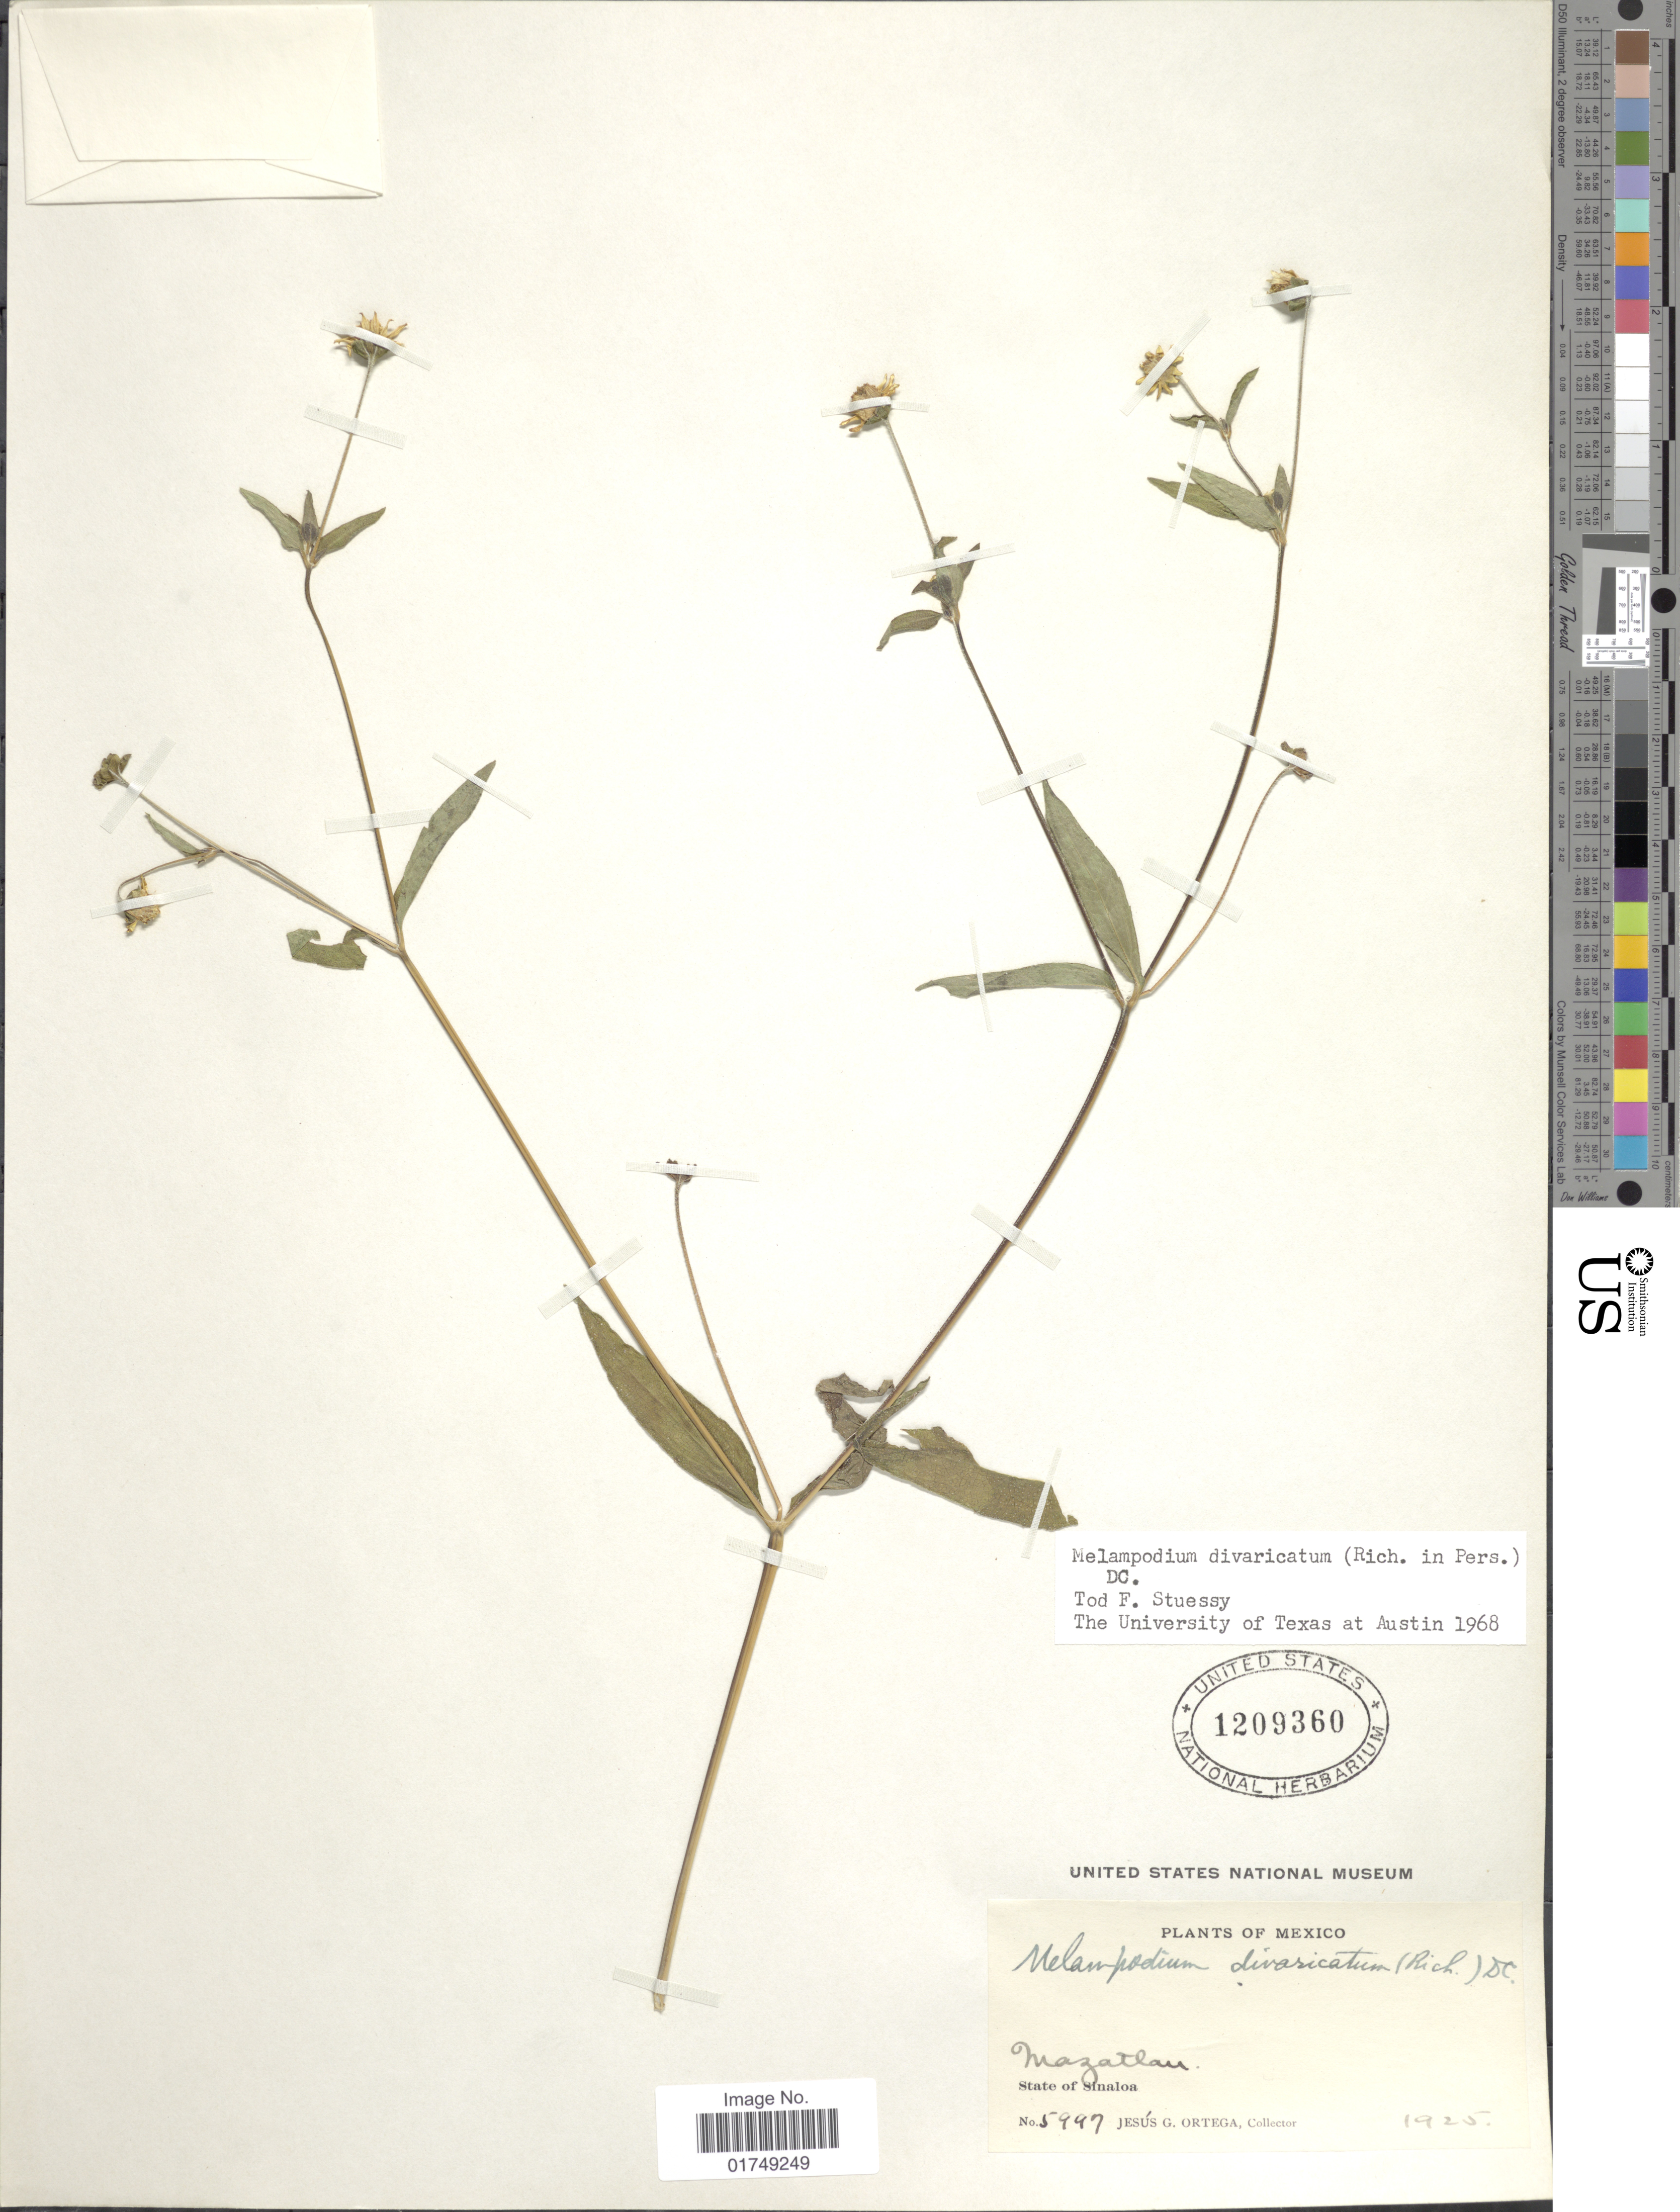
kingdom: Plantae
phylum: Tracheophyta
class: Magnoliopsida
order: Asterales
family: Asteraceae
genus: Melampodium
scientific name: Melampodium divaricatum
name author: (Rich.) DC.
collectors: J. Ortega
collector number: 5997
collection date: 1925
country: Mexico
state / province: Sinaloa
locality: Mazatlan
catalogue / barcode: US 1209360